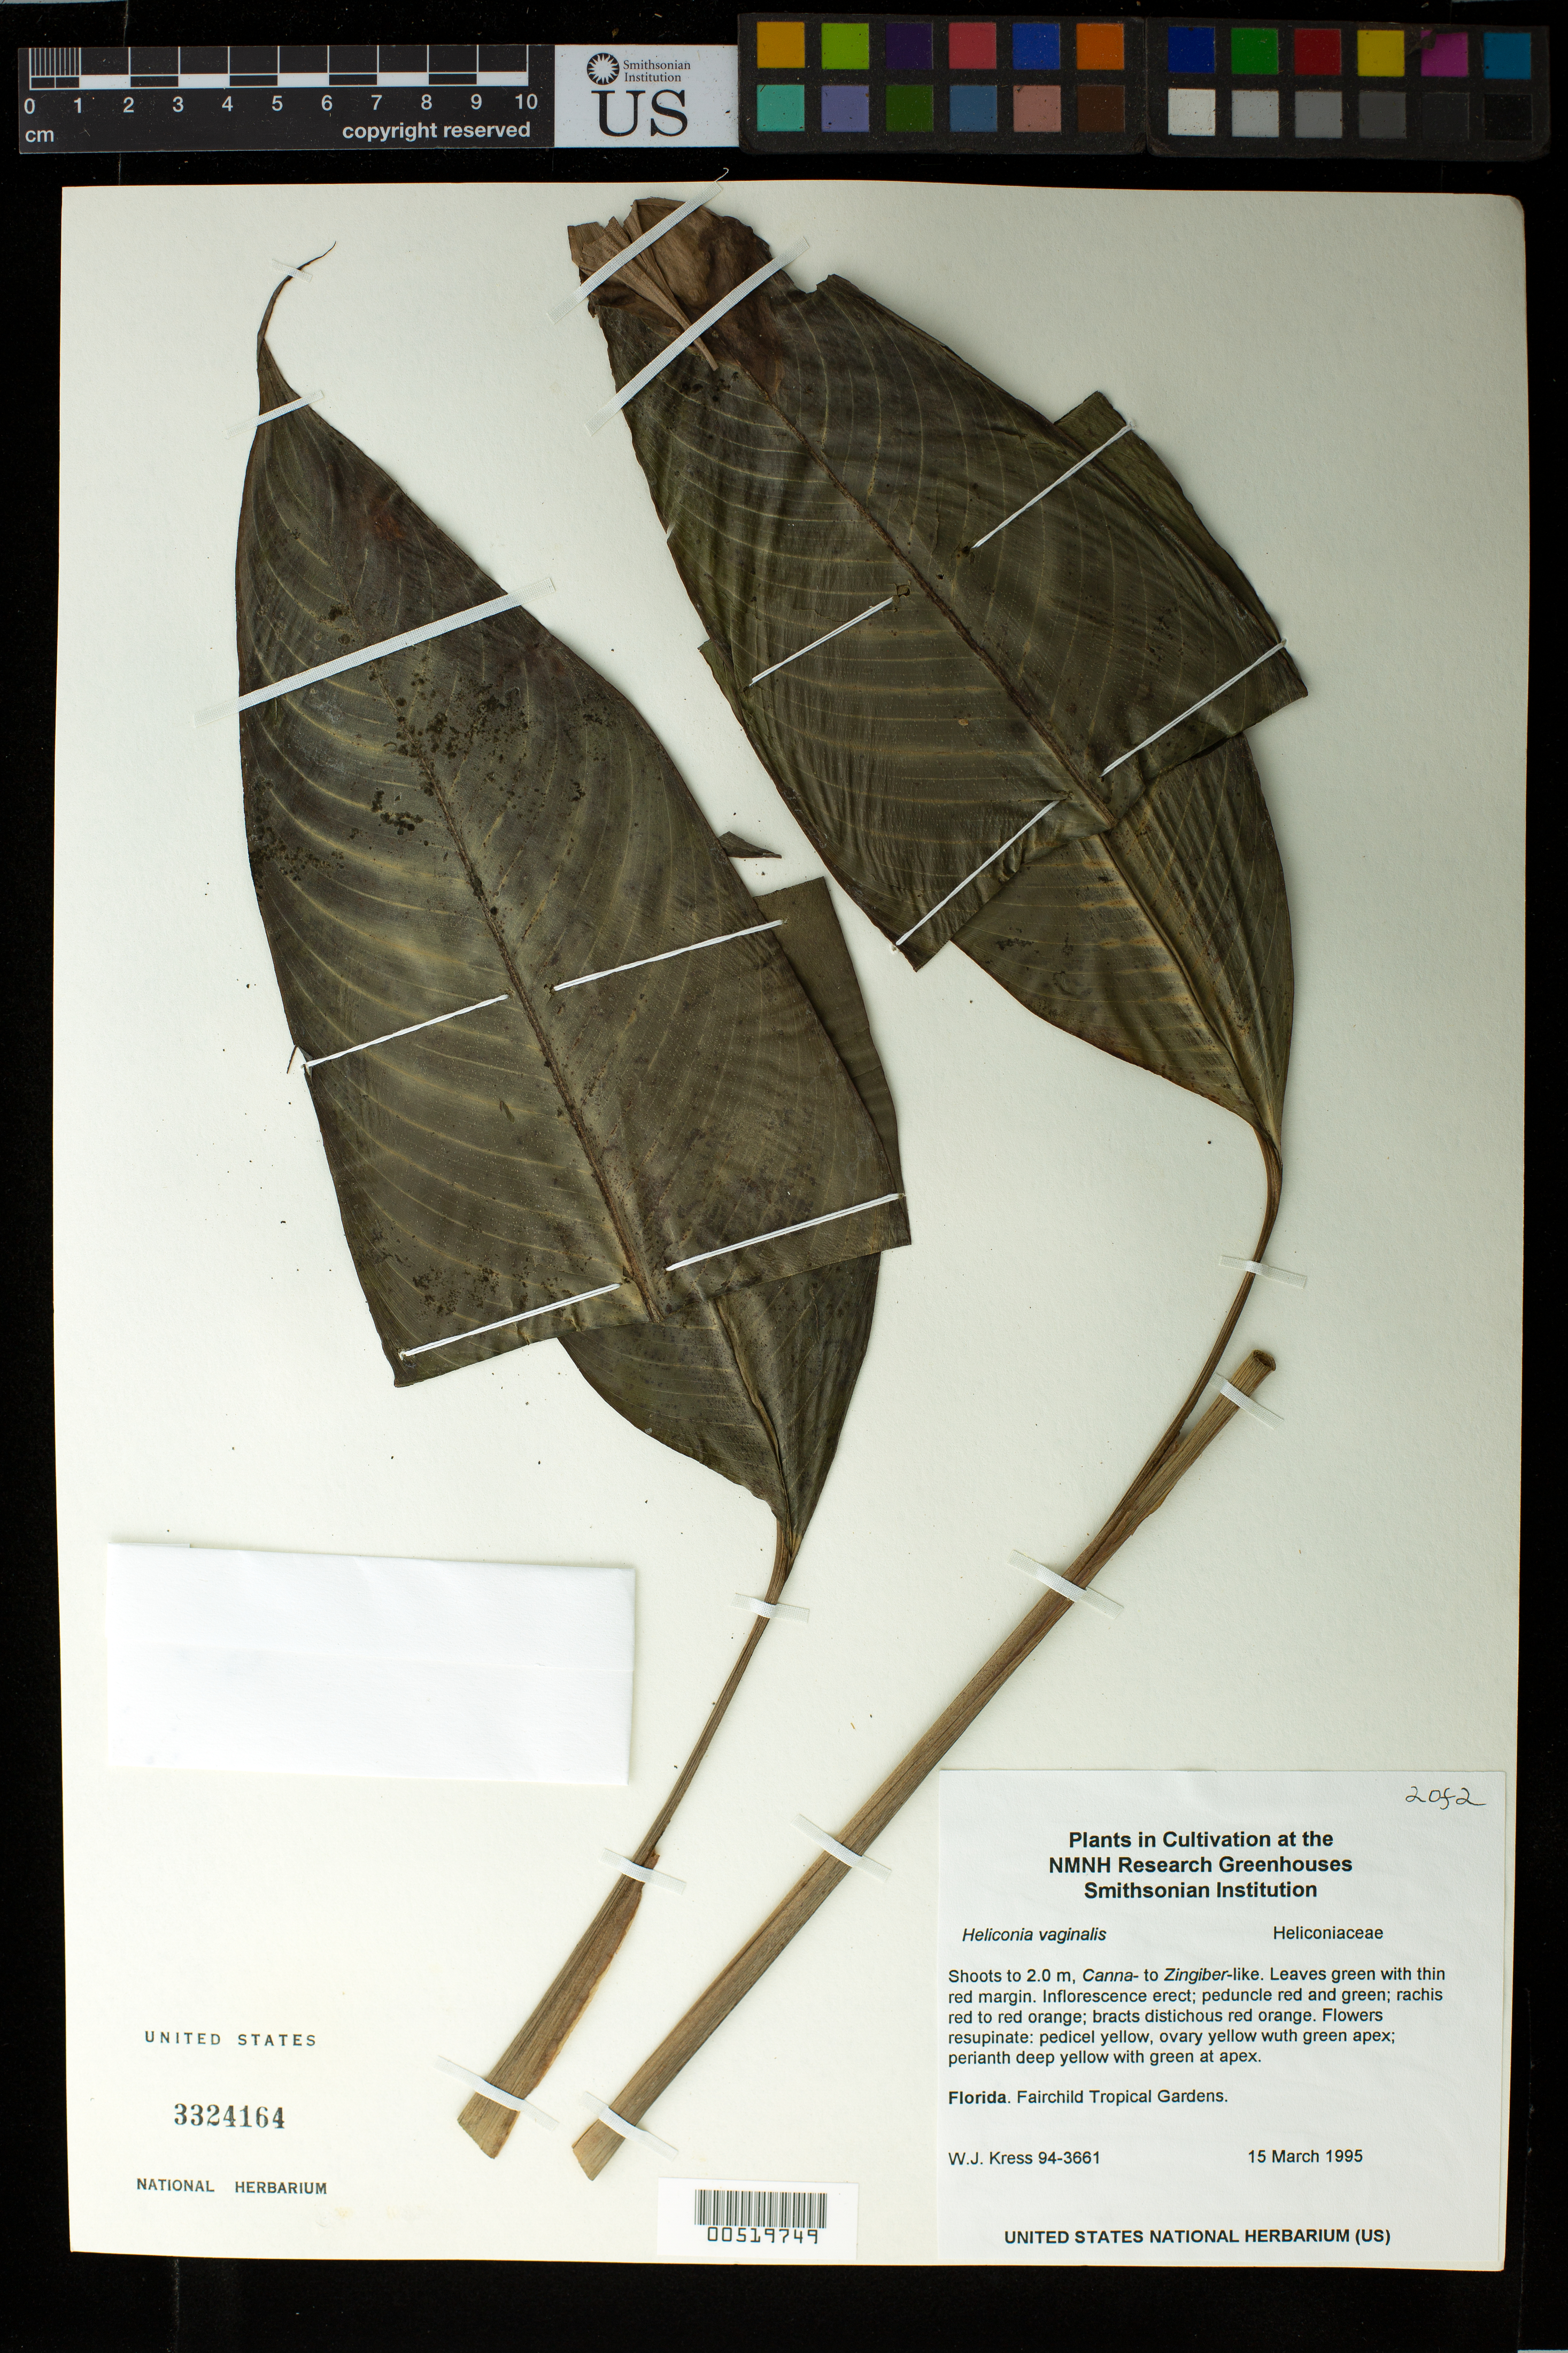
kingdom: Plantae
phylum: Tracheophyta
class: Liliopsida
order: Zingiberales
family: Heliconiaceae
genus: Heliconia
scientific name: Heliconia vaginalis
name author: Benth.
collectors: W. J. Kress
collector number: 94-3661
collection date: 1995-03-15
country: United States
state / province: Florida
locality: Fairchild Tropical Gardens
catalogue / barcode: US 3324164